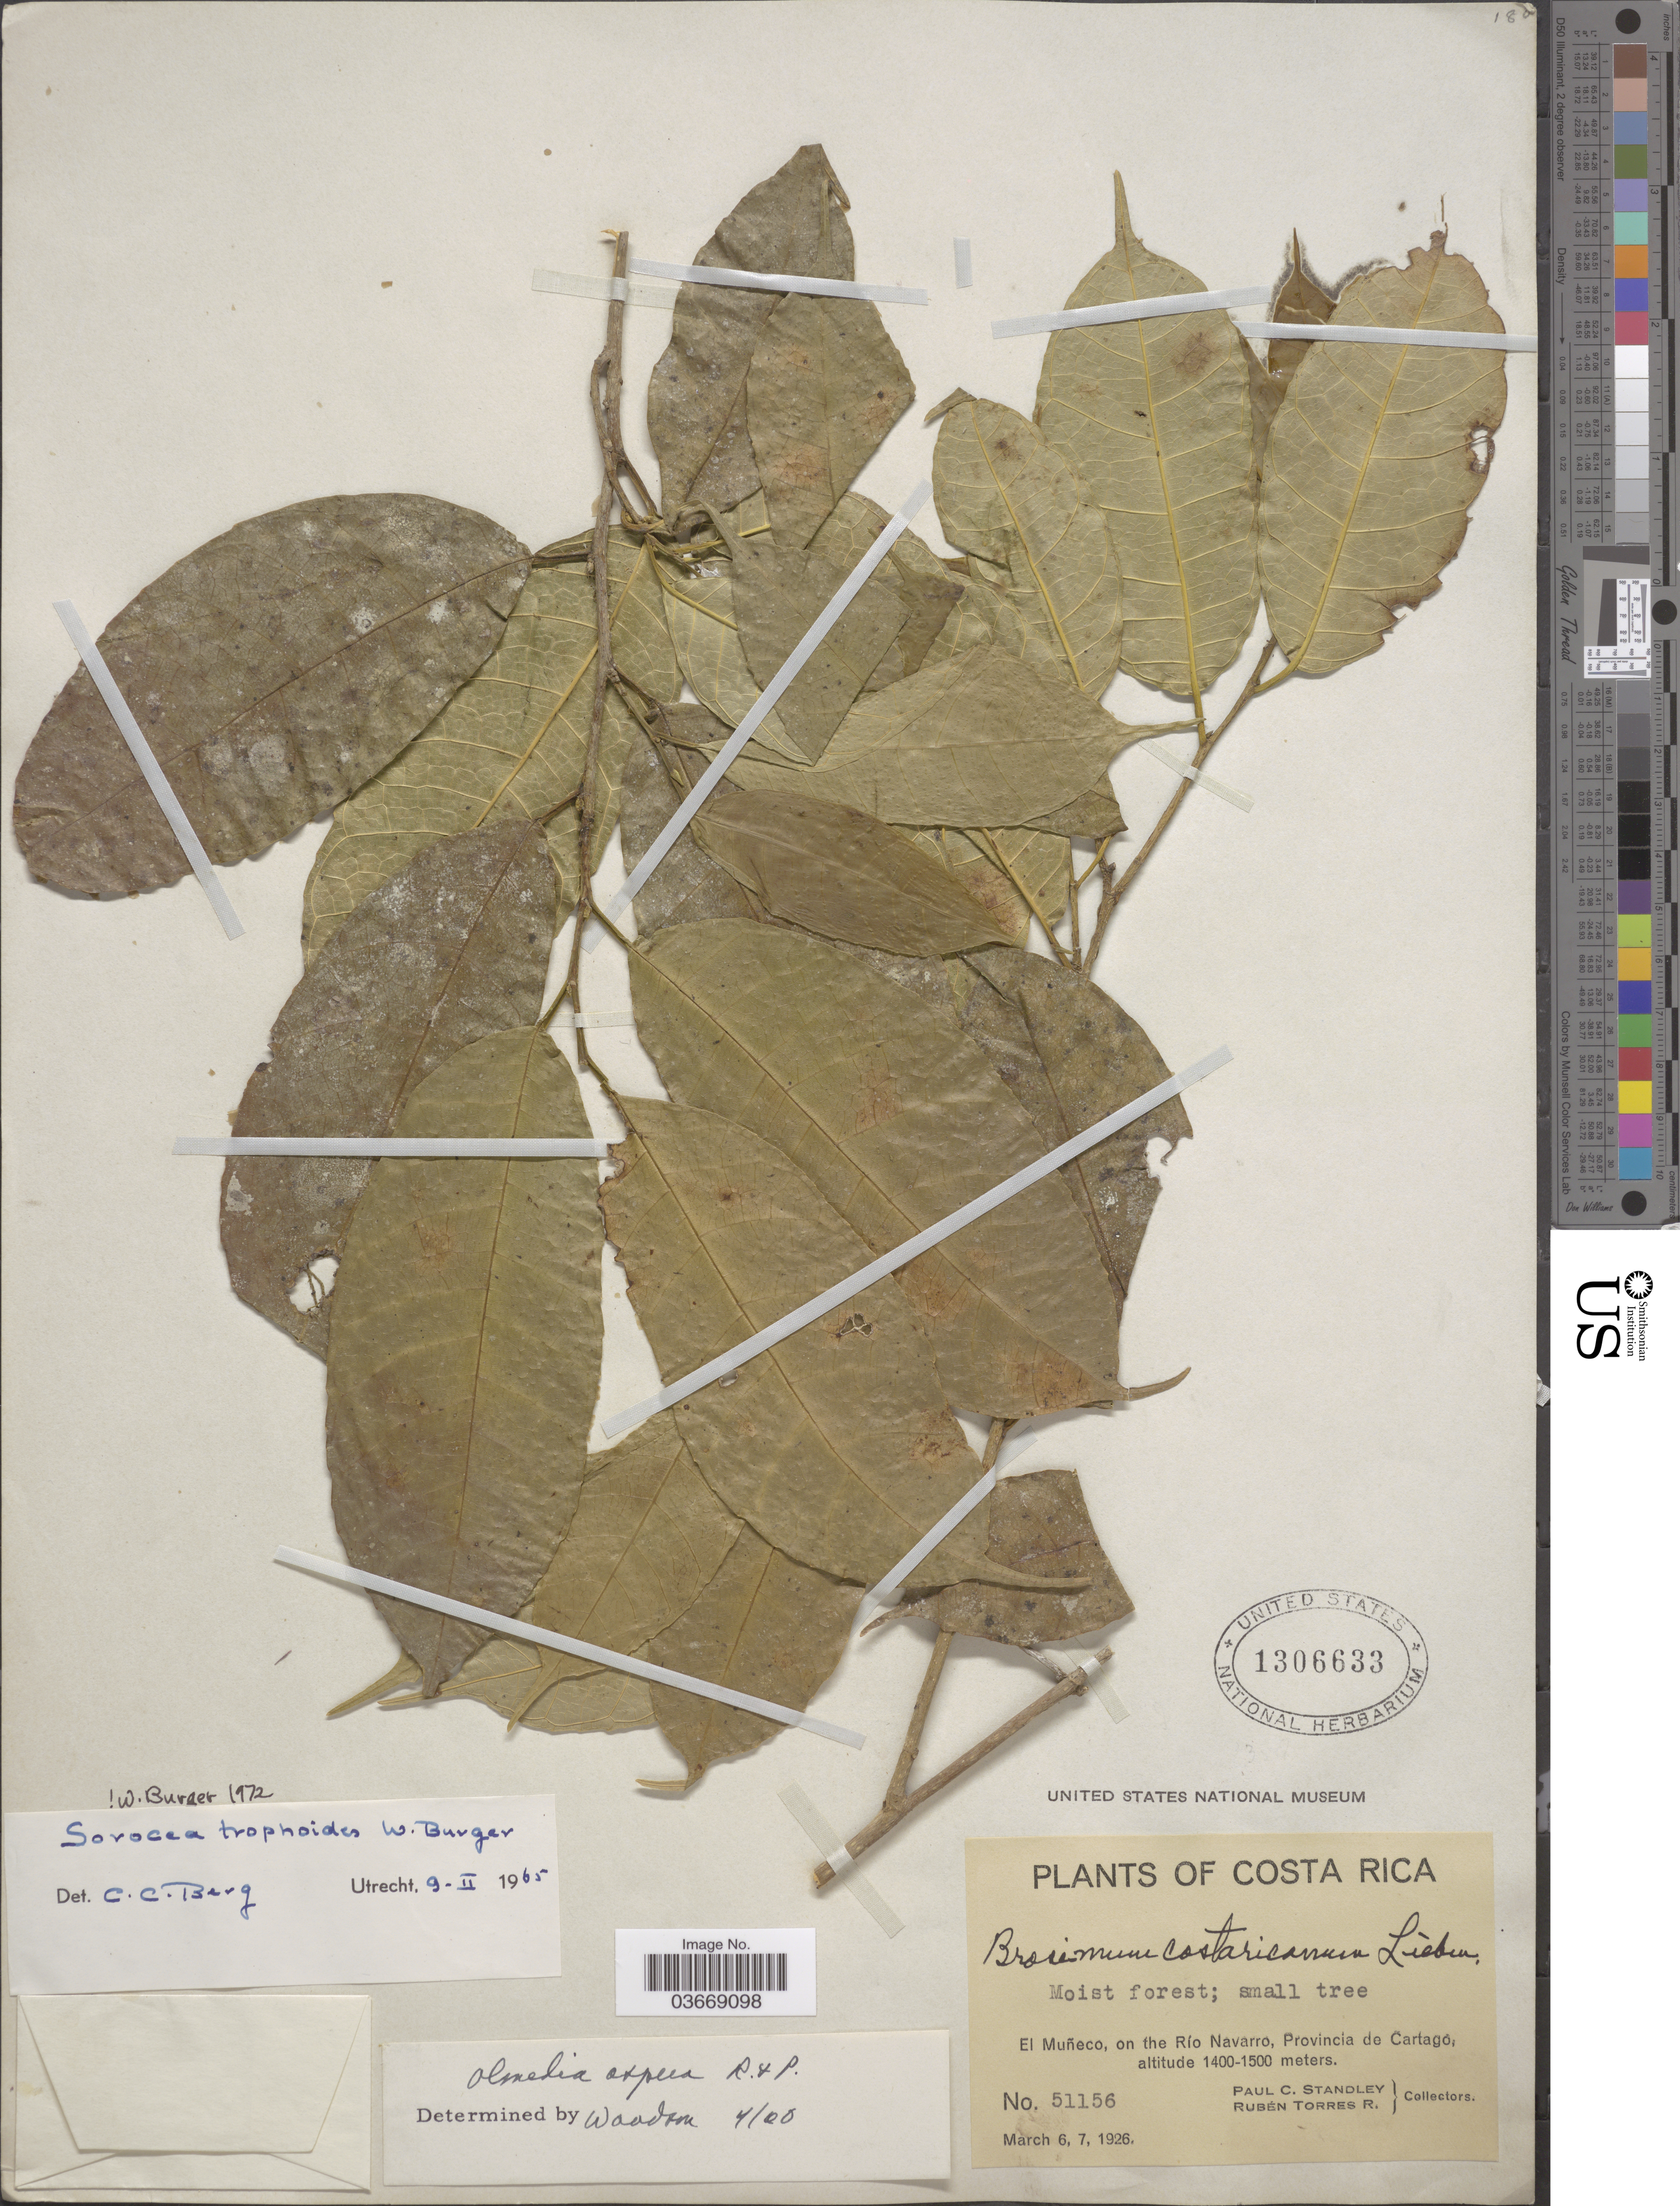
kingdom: Plantae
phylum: Tracheophyta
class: Magnoliopsida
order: Rosales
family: Moraceae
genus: Sorocea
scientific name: Sorocea trophoides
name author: W.C. Burger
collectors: P. C. Standley & R. Torres Rojas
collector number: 51156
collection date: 1926-03-06/1926-03-07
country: Costa Rica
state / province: Cartago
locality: El Muñeco, on the Río Navarro.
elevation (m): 1400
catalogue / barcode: US 1306633